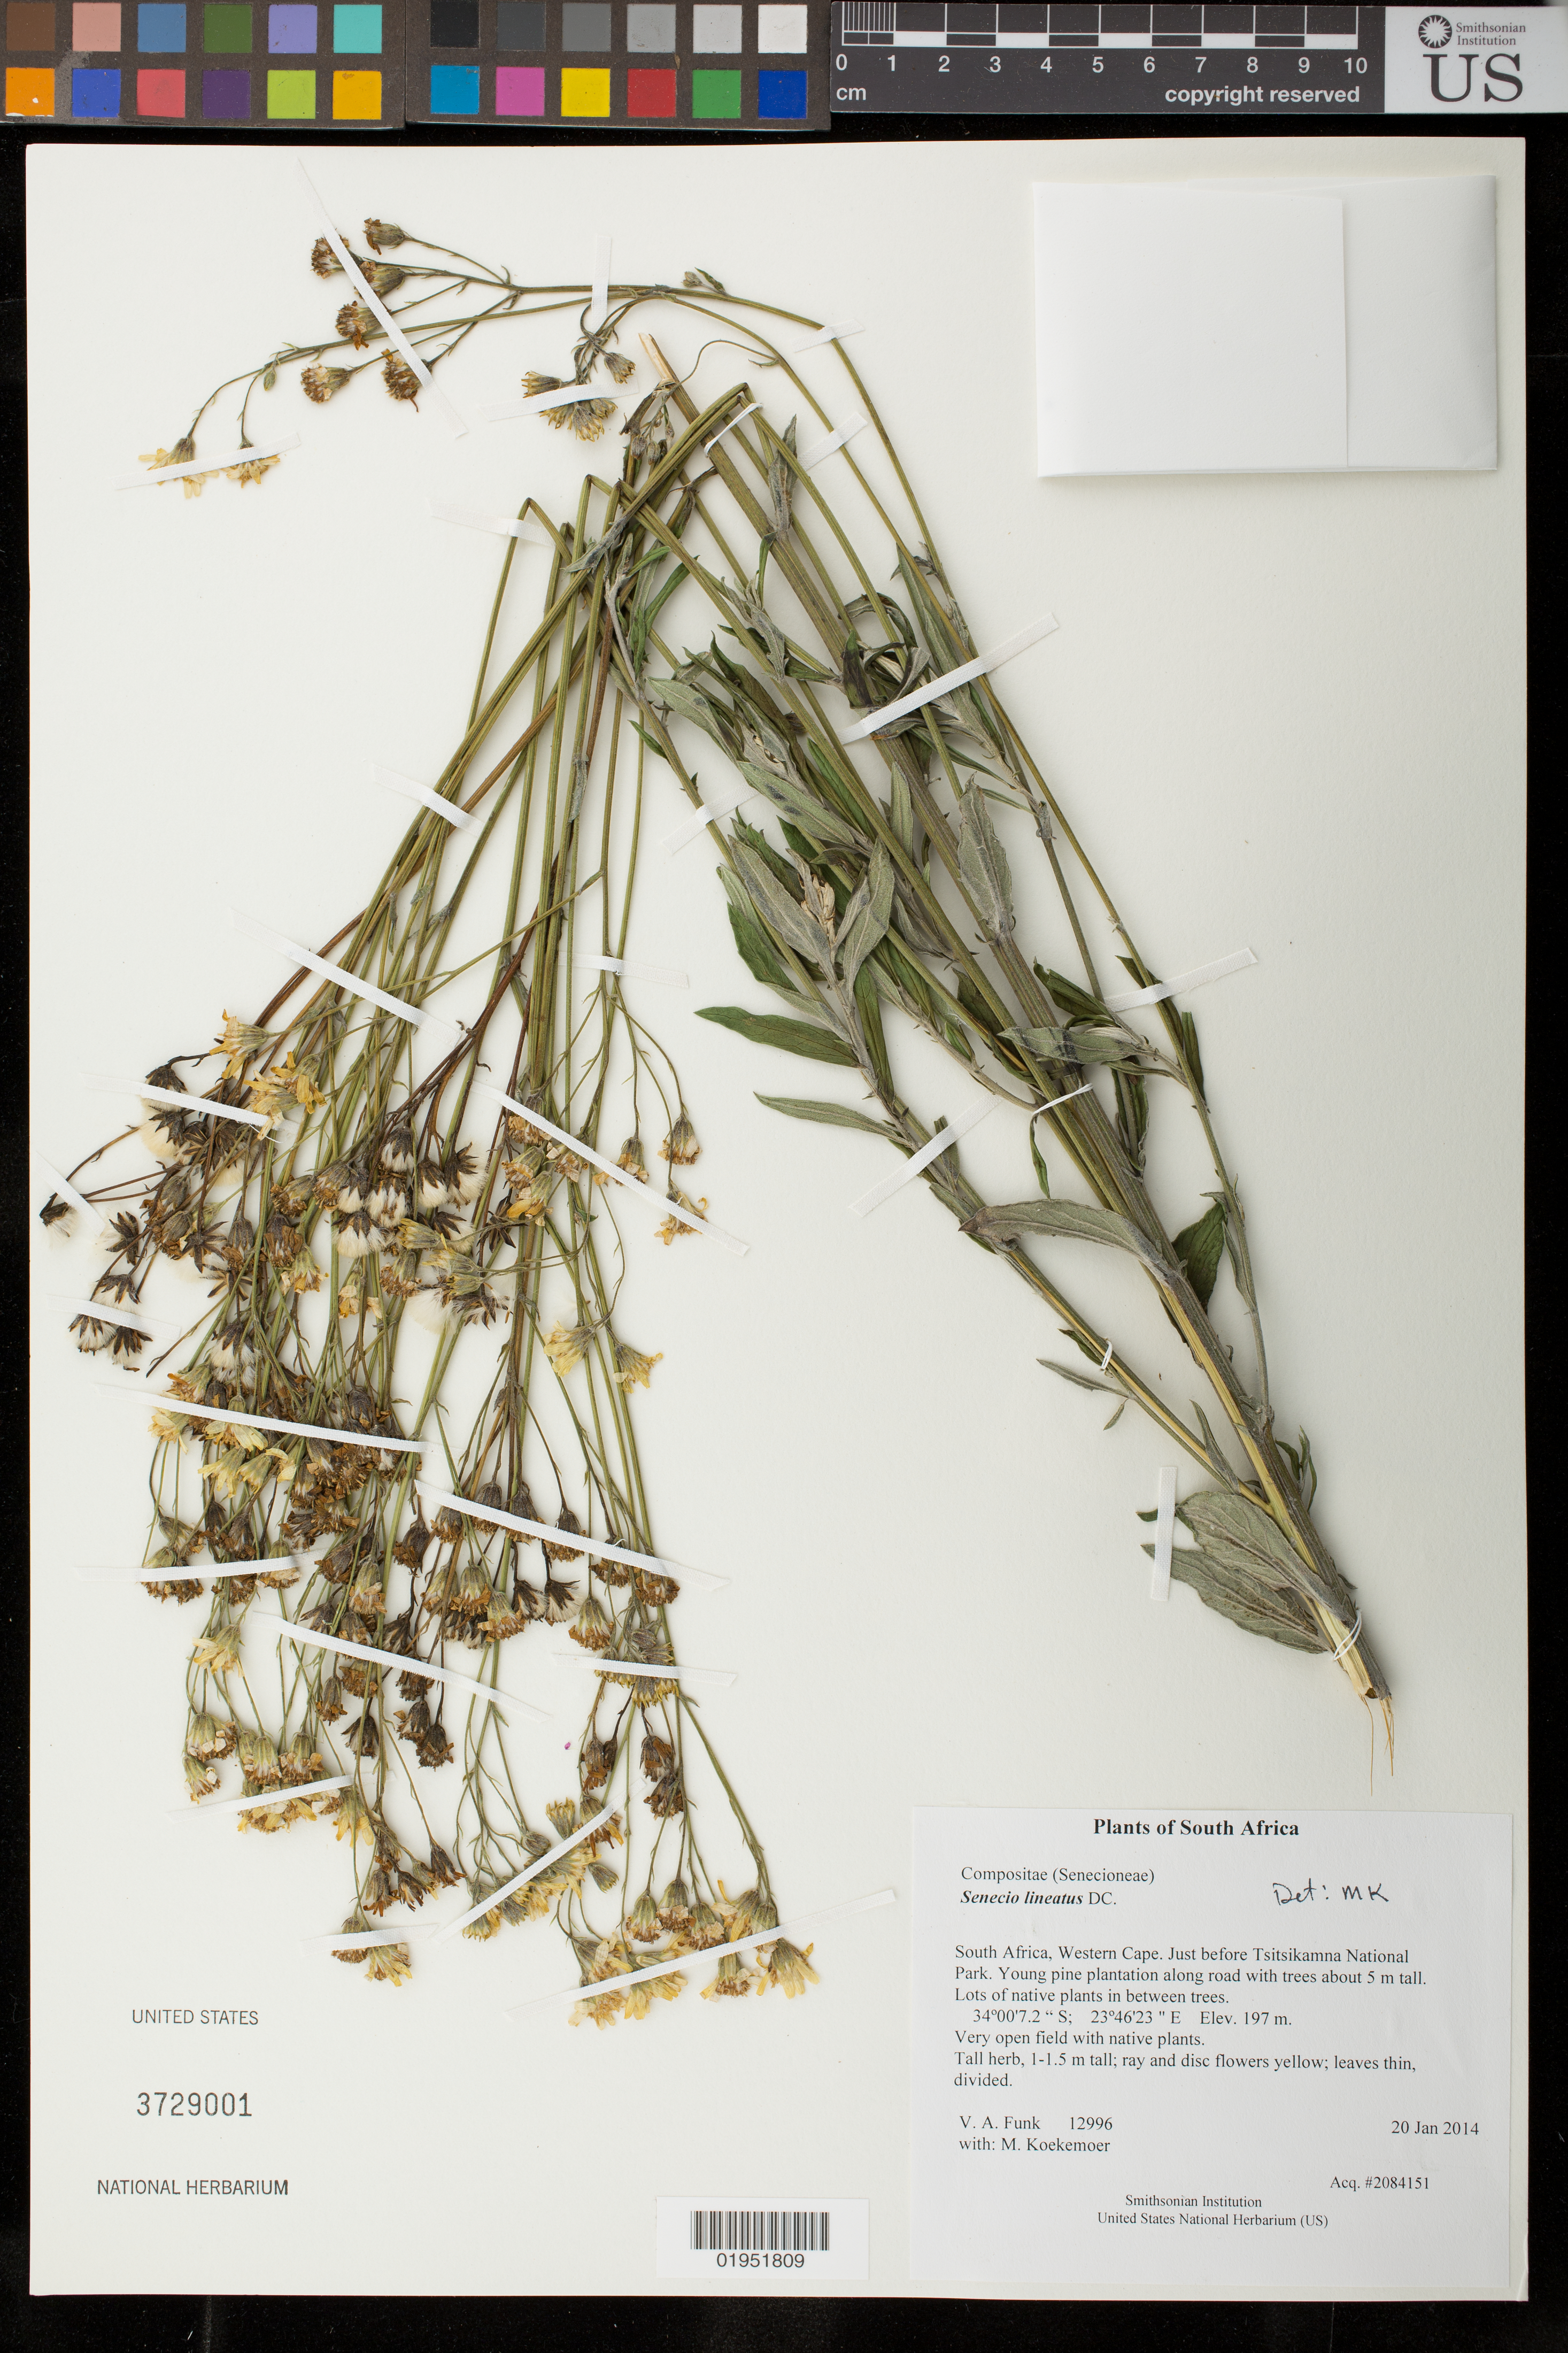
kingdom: Plantae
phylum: Tracheophyta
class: Magnoliopsida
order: Asterales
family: Asteraceae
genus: Senecio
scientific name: Senecio lineatus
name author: DC.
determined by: Koekemoer, M.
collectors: M. Koekemoer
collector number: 12996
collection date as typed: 20 Jan 2014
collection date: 2014-01-20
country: South Africa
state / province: Eastern Cape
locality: Just before Tsitsikamna National Park. Young pine plantation along road, trees about 5 m tall. Lots of native plants in between trees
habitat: Very open field with native plants.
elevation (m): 197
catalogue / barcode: US 3729001